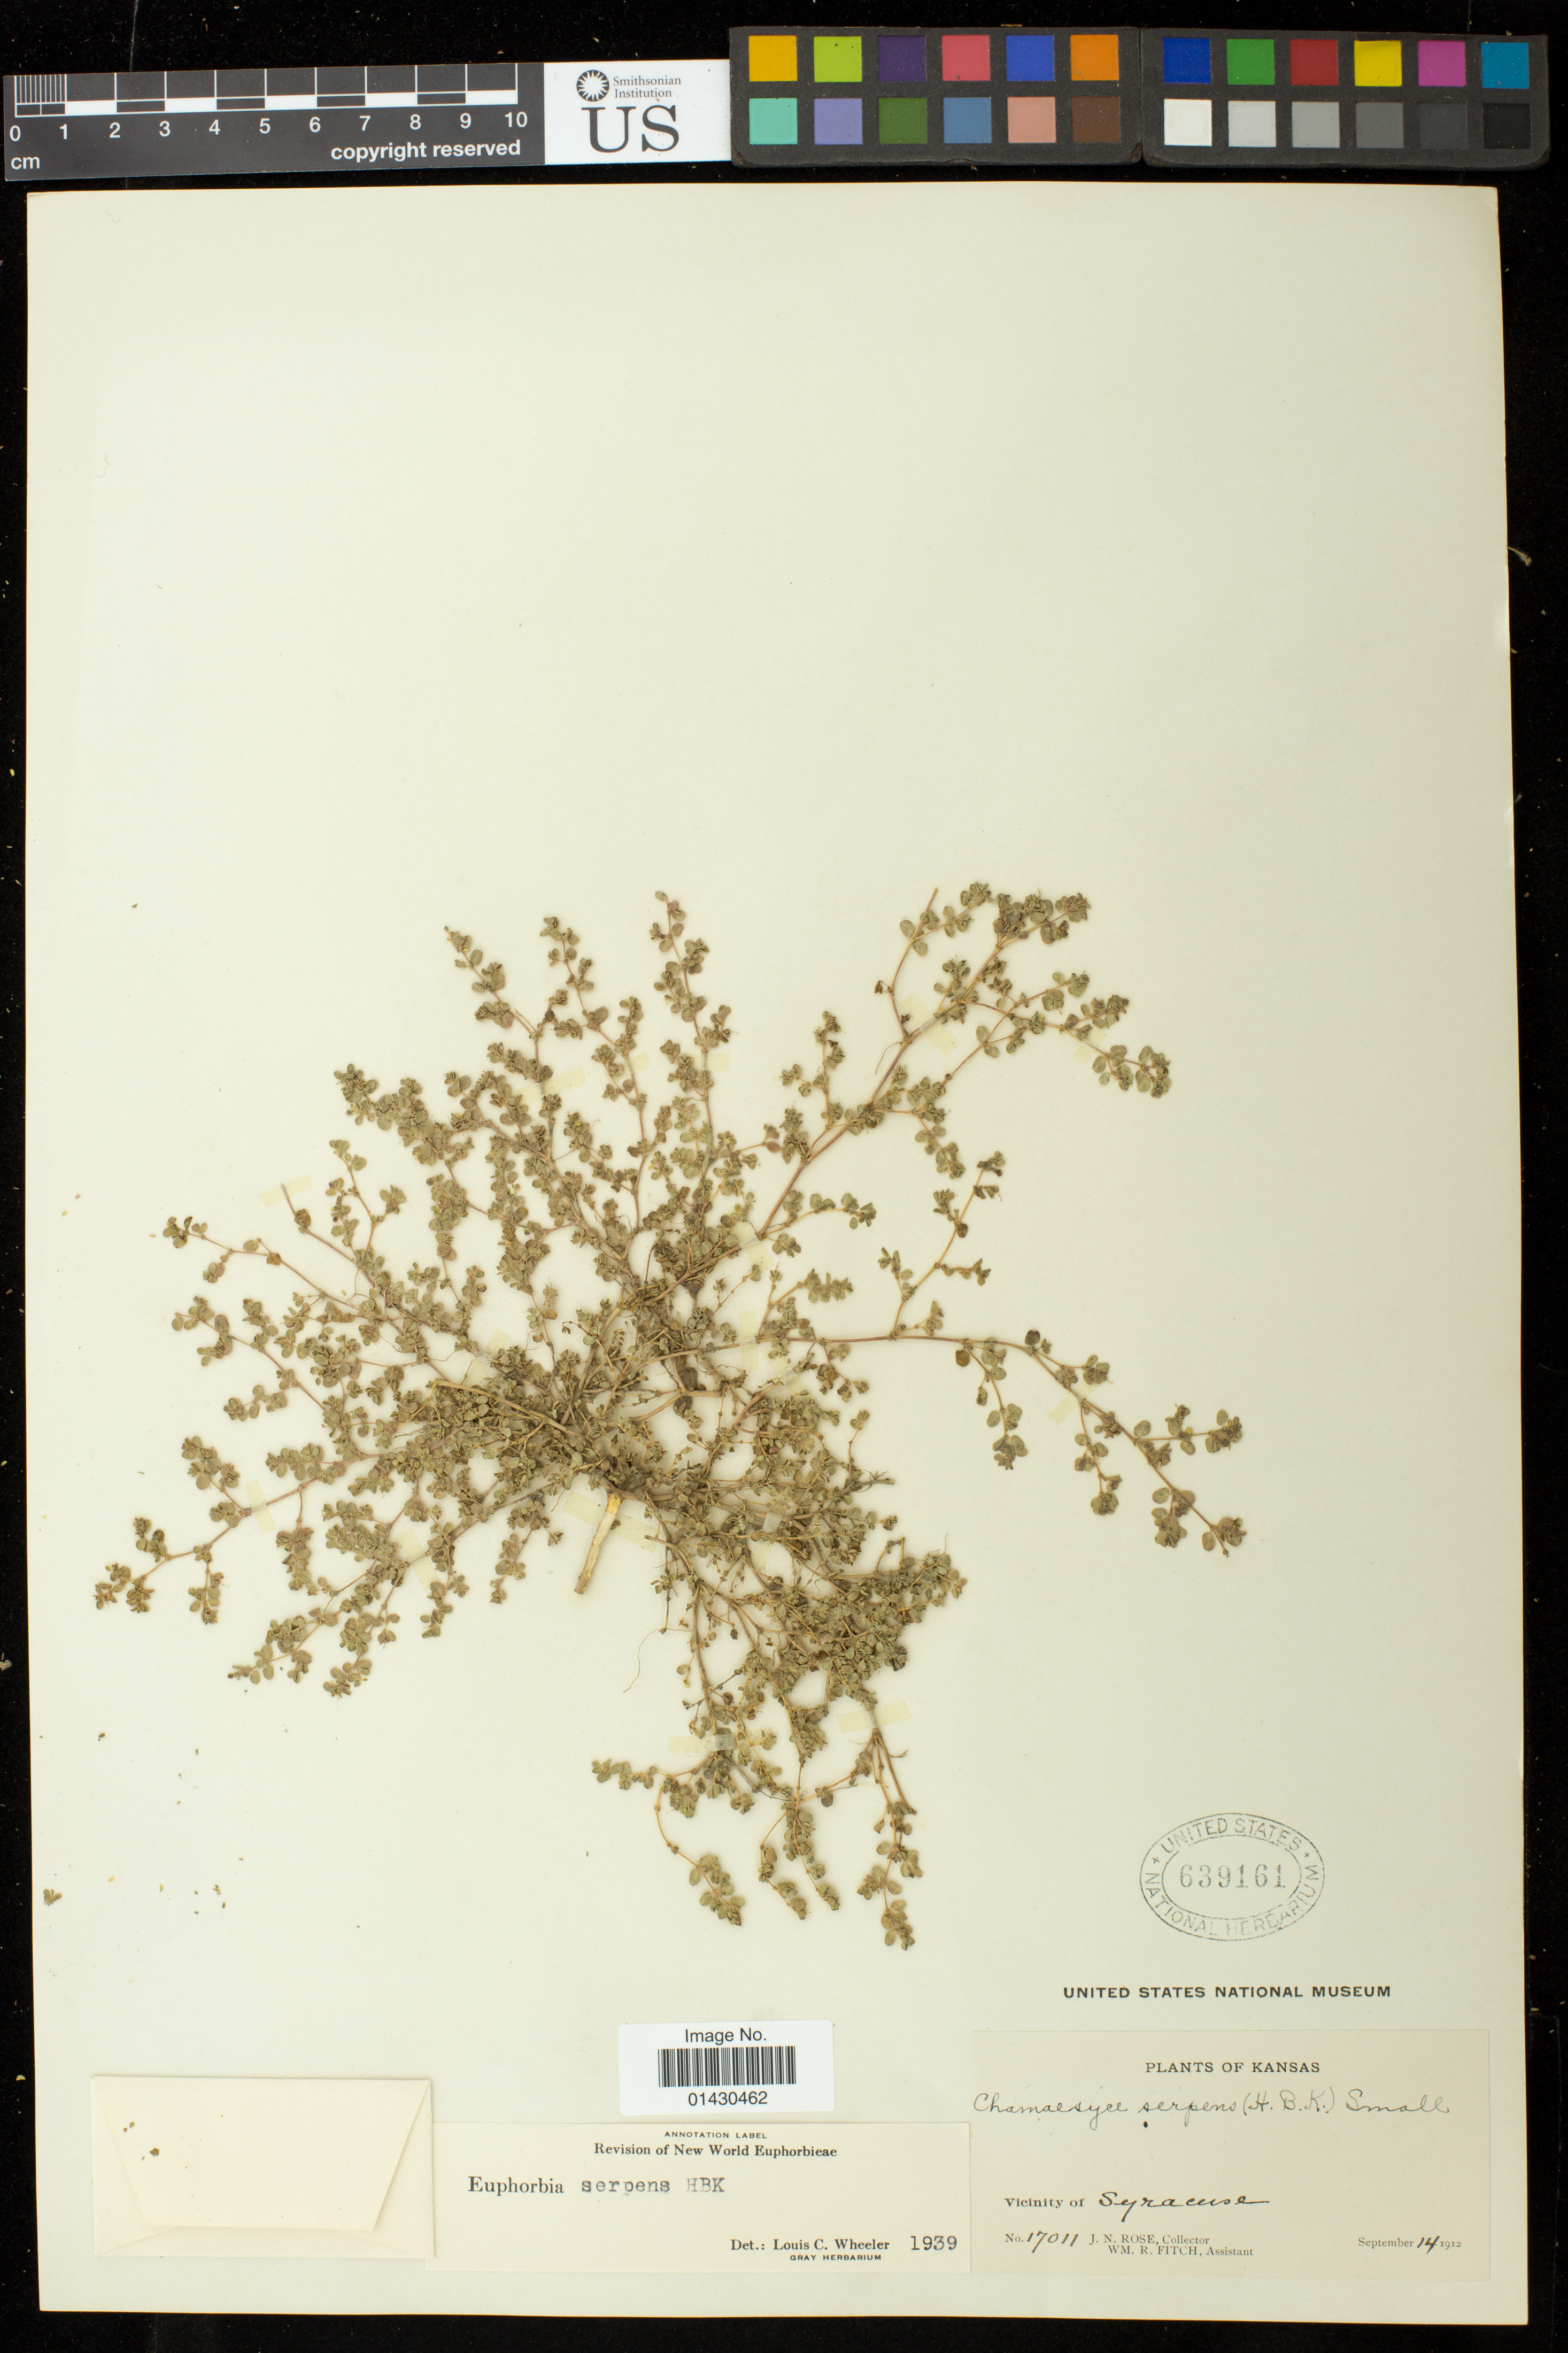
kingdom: Plantae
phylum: Tracheophyta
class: Magnoliopsida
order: Malpighiales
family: Euphorbiaceae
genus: Euphorbia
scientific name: Euphorbia serpens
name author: Kunth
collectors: J. N. Rose & W. R. Fitch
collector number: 17011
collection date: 1912-09-14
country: United States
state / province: Kansas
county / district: Hamilton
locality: Syracuse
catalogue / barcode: US 639161